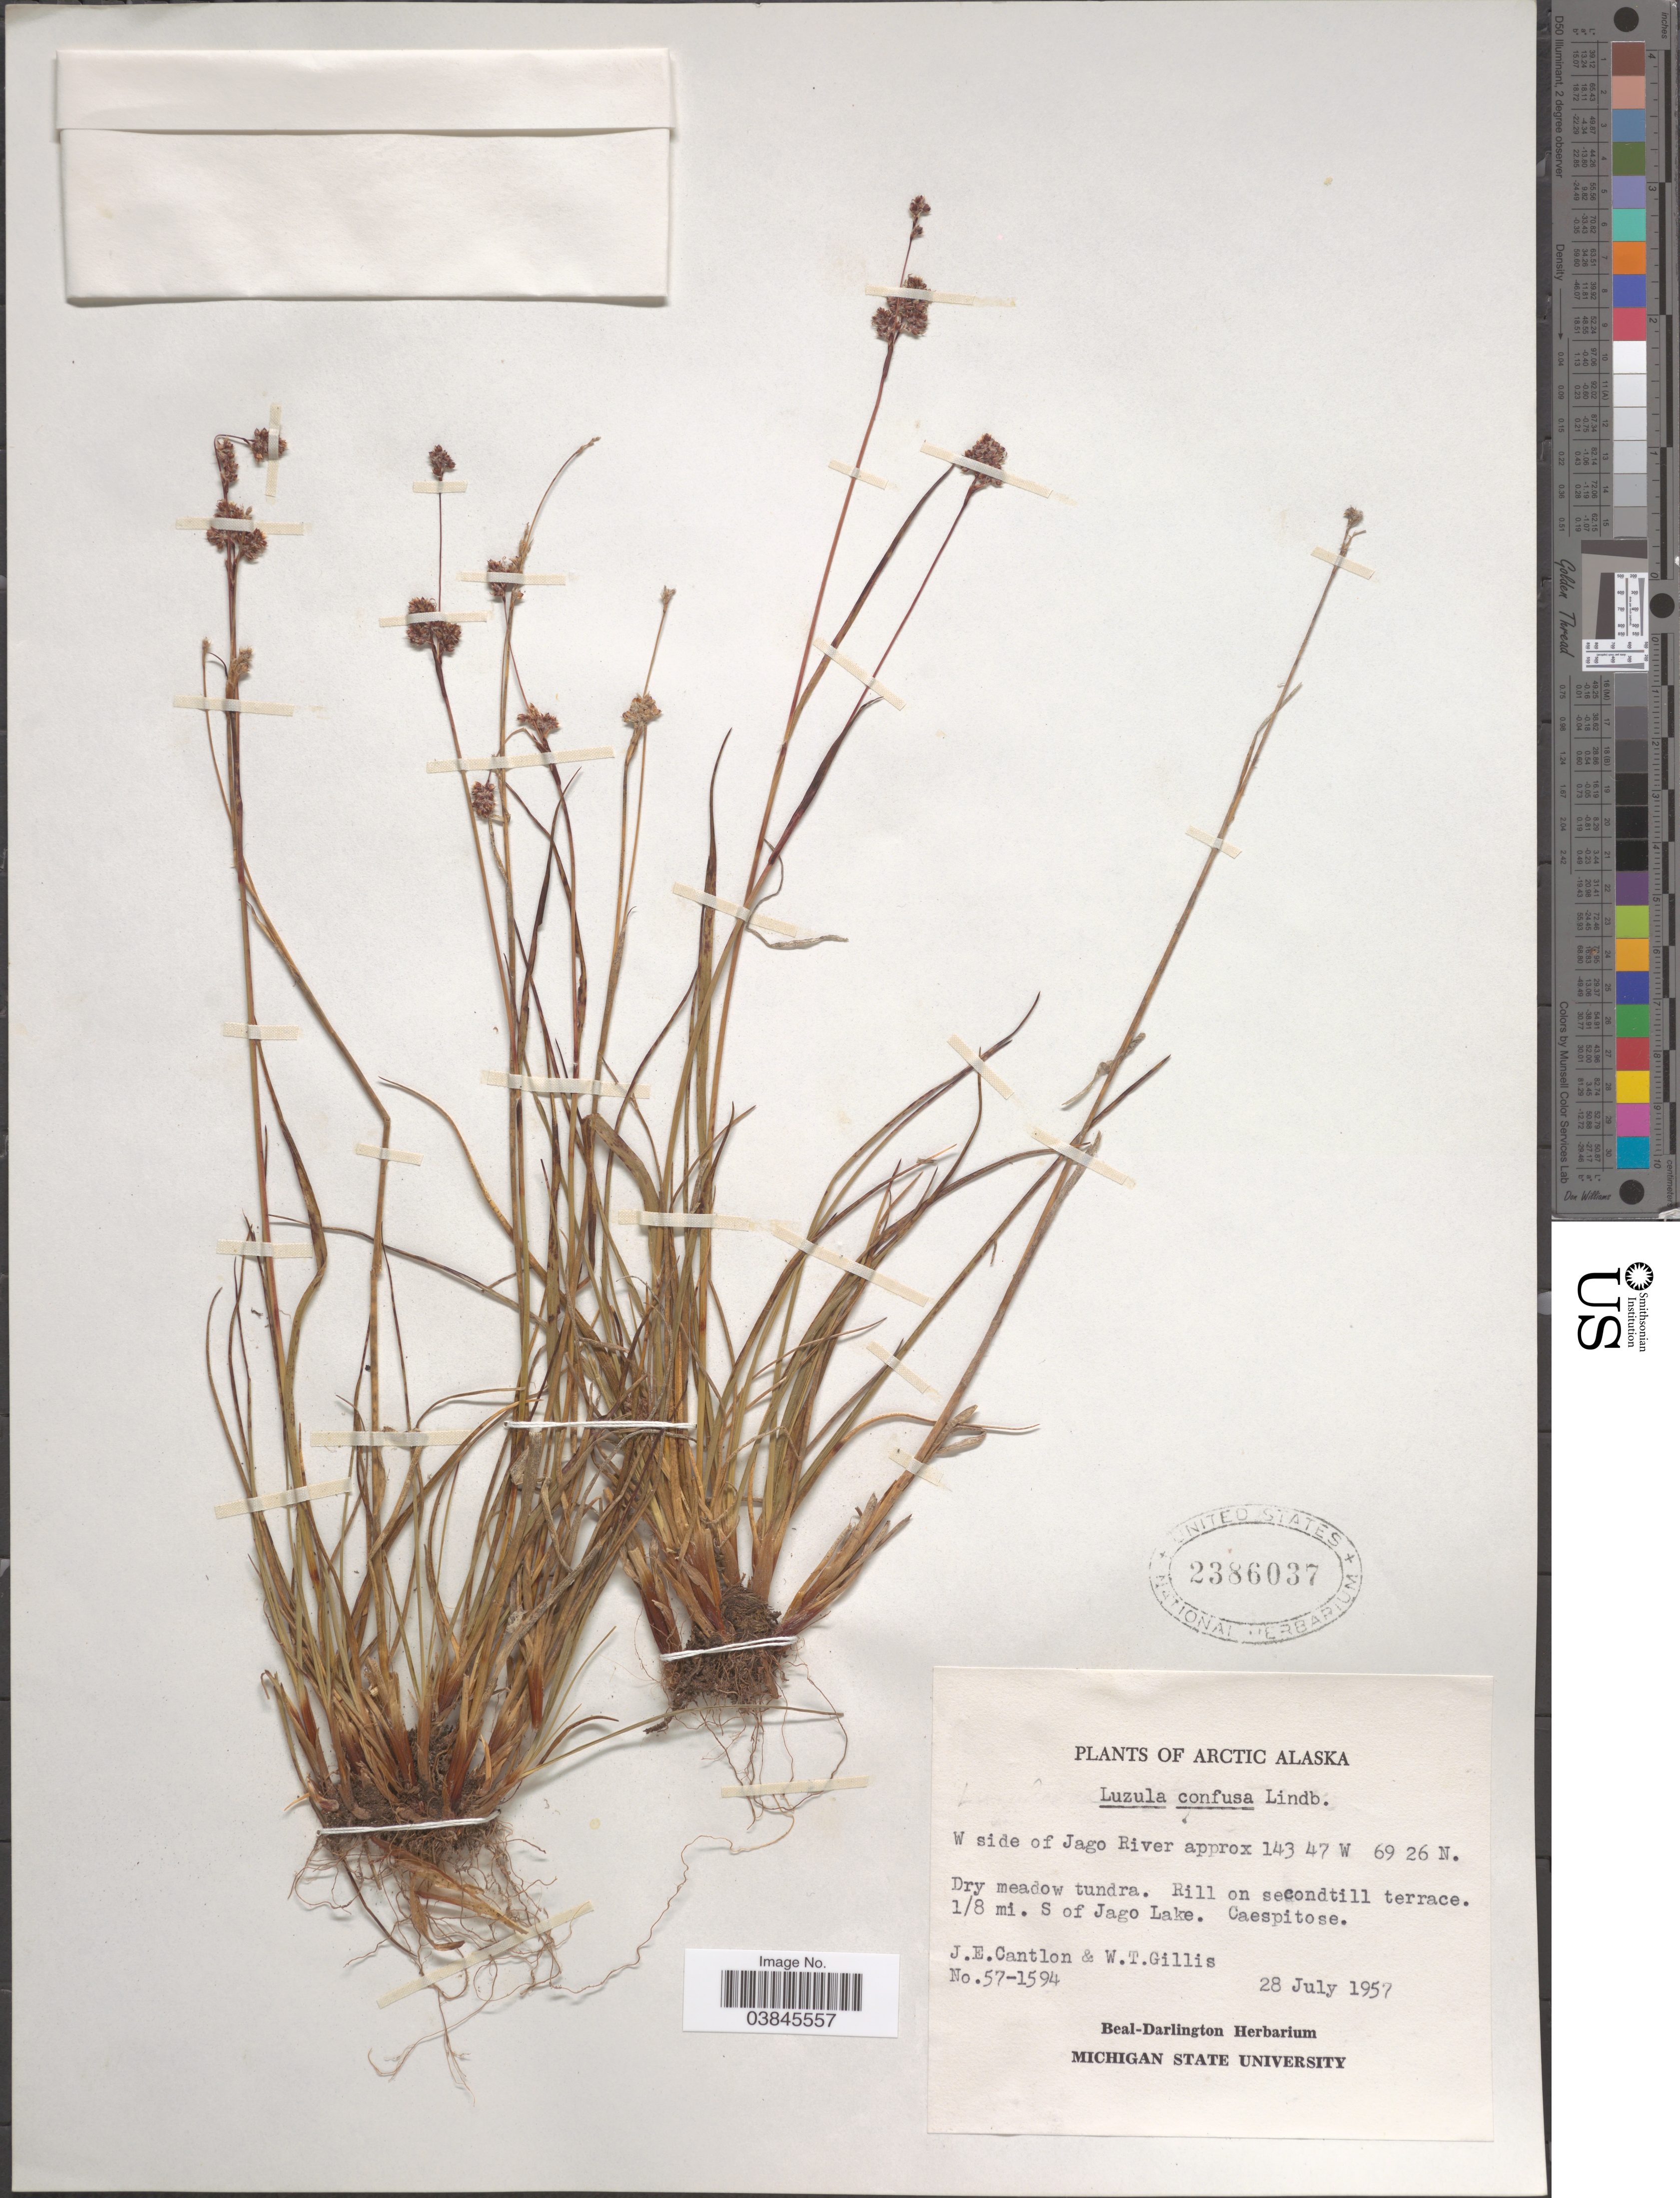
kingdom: Plantae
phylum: Tracheophyta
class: Liliopsida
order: Poales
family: Juncaceae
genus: Luzula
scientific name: Luzula confusa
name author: Lindeb.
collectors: J. Cantlon & W. T. Gillis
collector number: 57-1594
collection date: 1957-07-28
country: United States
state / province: Alaska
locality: Arctic Alaska. W side of Jago River. Rill on secondtill terrace. 1/8 mi. S of Jago Lake. Caespitose.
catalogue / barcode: US 2386037